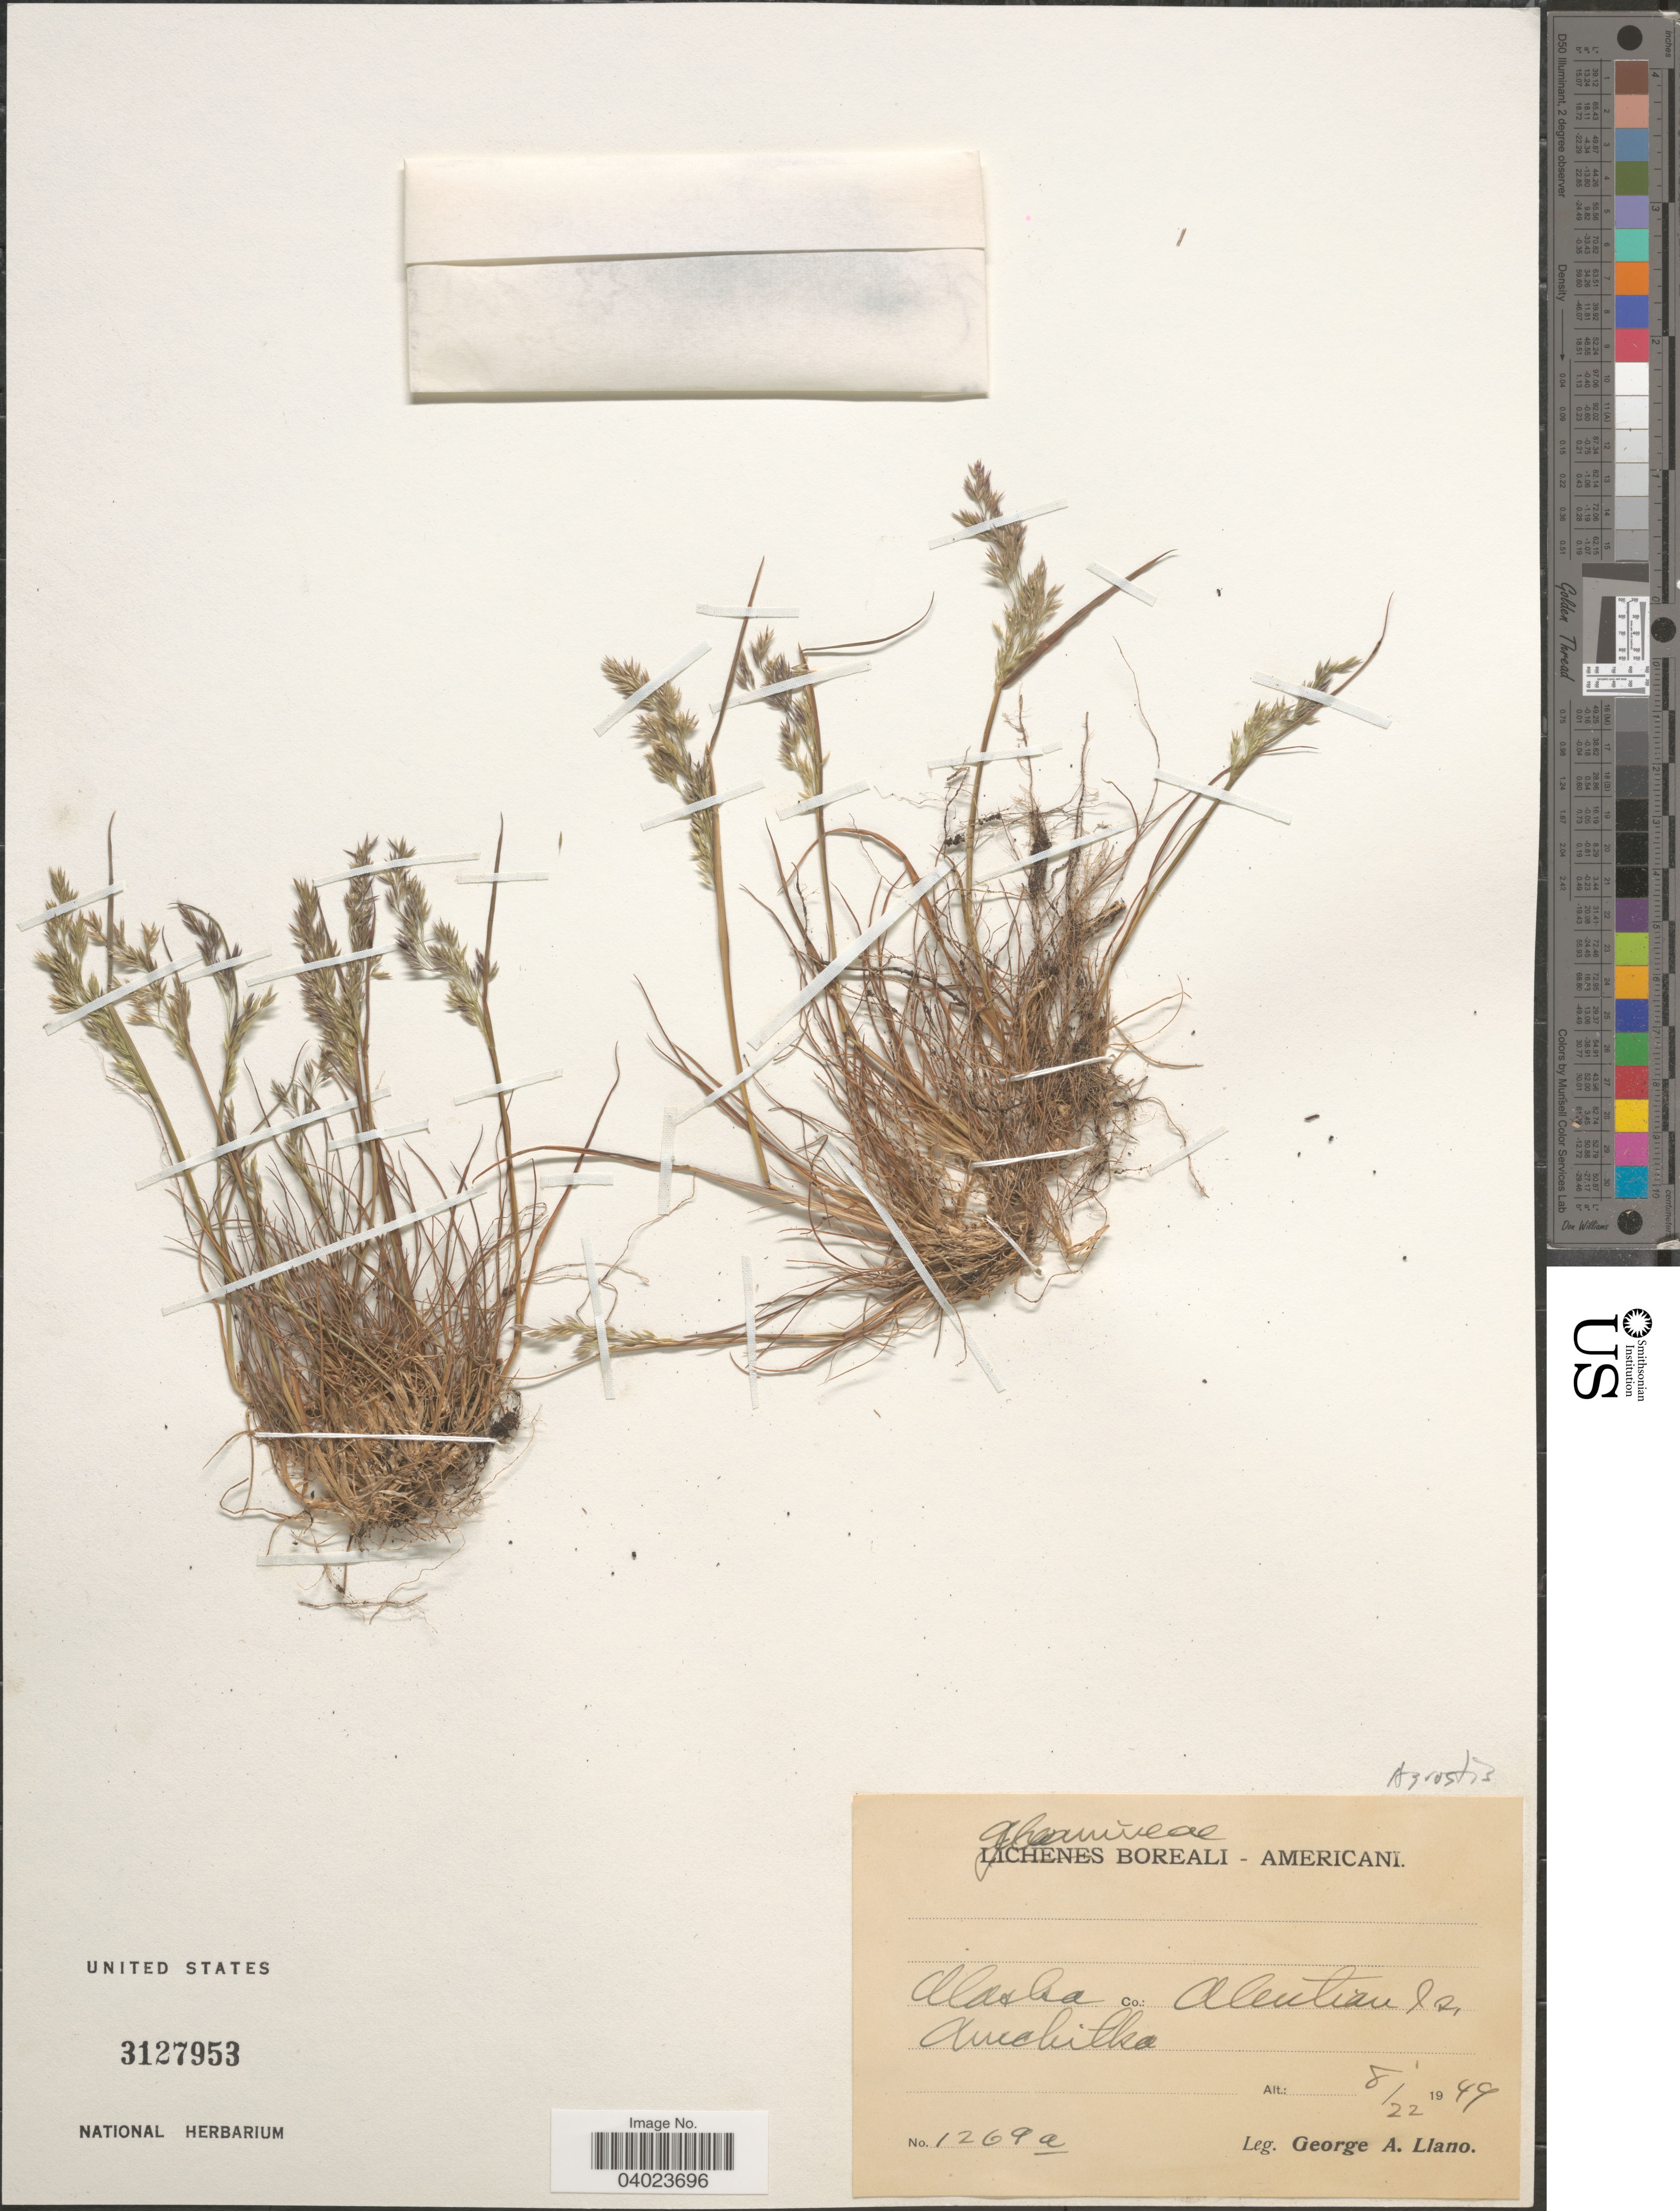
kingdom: Plantae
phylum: Tracheophyta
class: Liliopsida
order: Poales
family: Poaceae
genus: Agrostis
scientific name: Agrostis sp.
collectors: G. Llano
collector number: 1269a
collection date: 1949-08-22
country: United States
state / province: Alaska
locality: Aleutian Is. Amchitka.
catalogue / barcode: US 3127953